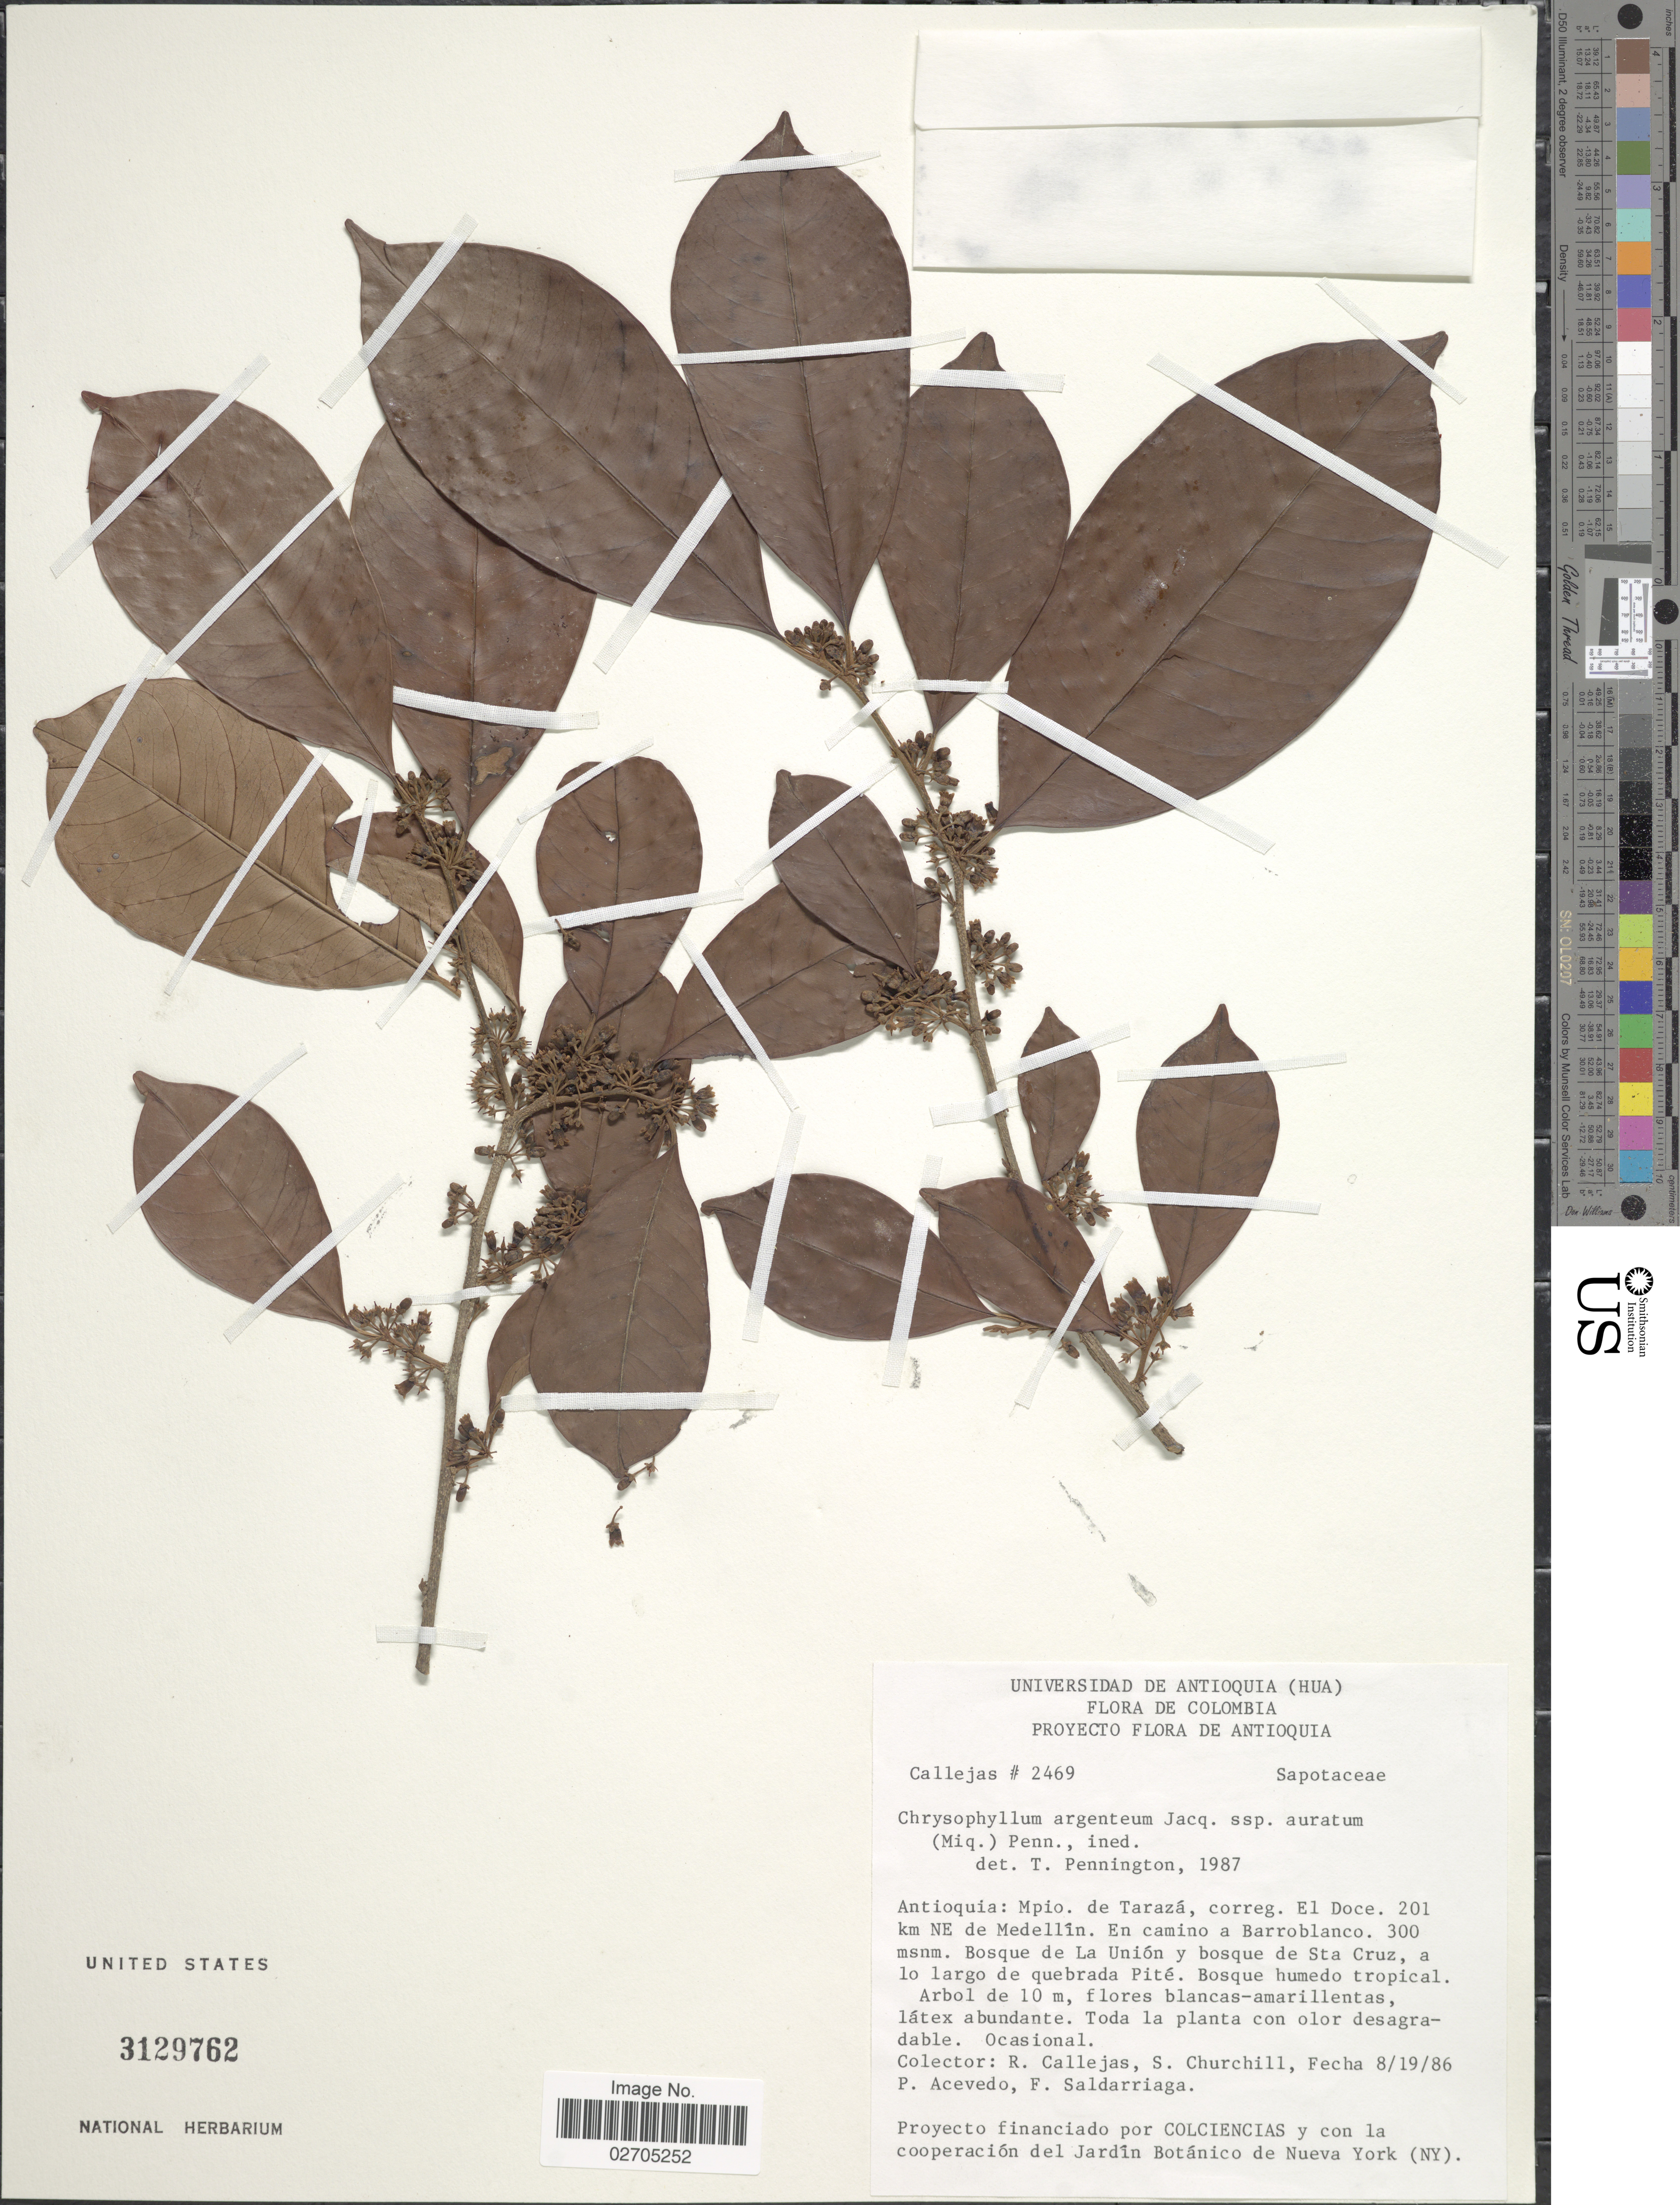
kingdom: Plantae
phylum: Tracheophyta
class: Magnoliopsida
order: Ericales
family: Sapotaceae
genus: Chrysophyllum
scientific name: Chrysophyllum argenteum subsp. auratum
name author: (Miq.) T.D. Penn.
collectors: R. Callejas, S. Churchill, P. Acevedo-Rodr. & F. Saldarriaga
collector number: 2469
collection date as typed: Transcribed d/m/y: 19/8/86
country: Colombia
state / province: Antioquia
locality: Mpio. de Taraza, correg. El Doce, 201 km NE de Medellin, en camino a Barroblanco, Bosque de La Union y bosque de Sta Cruz, a lo largo de quebrada Pite.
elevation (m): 300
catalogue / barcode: US 3129762